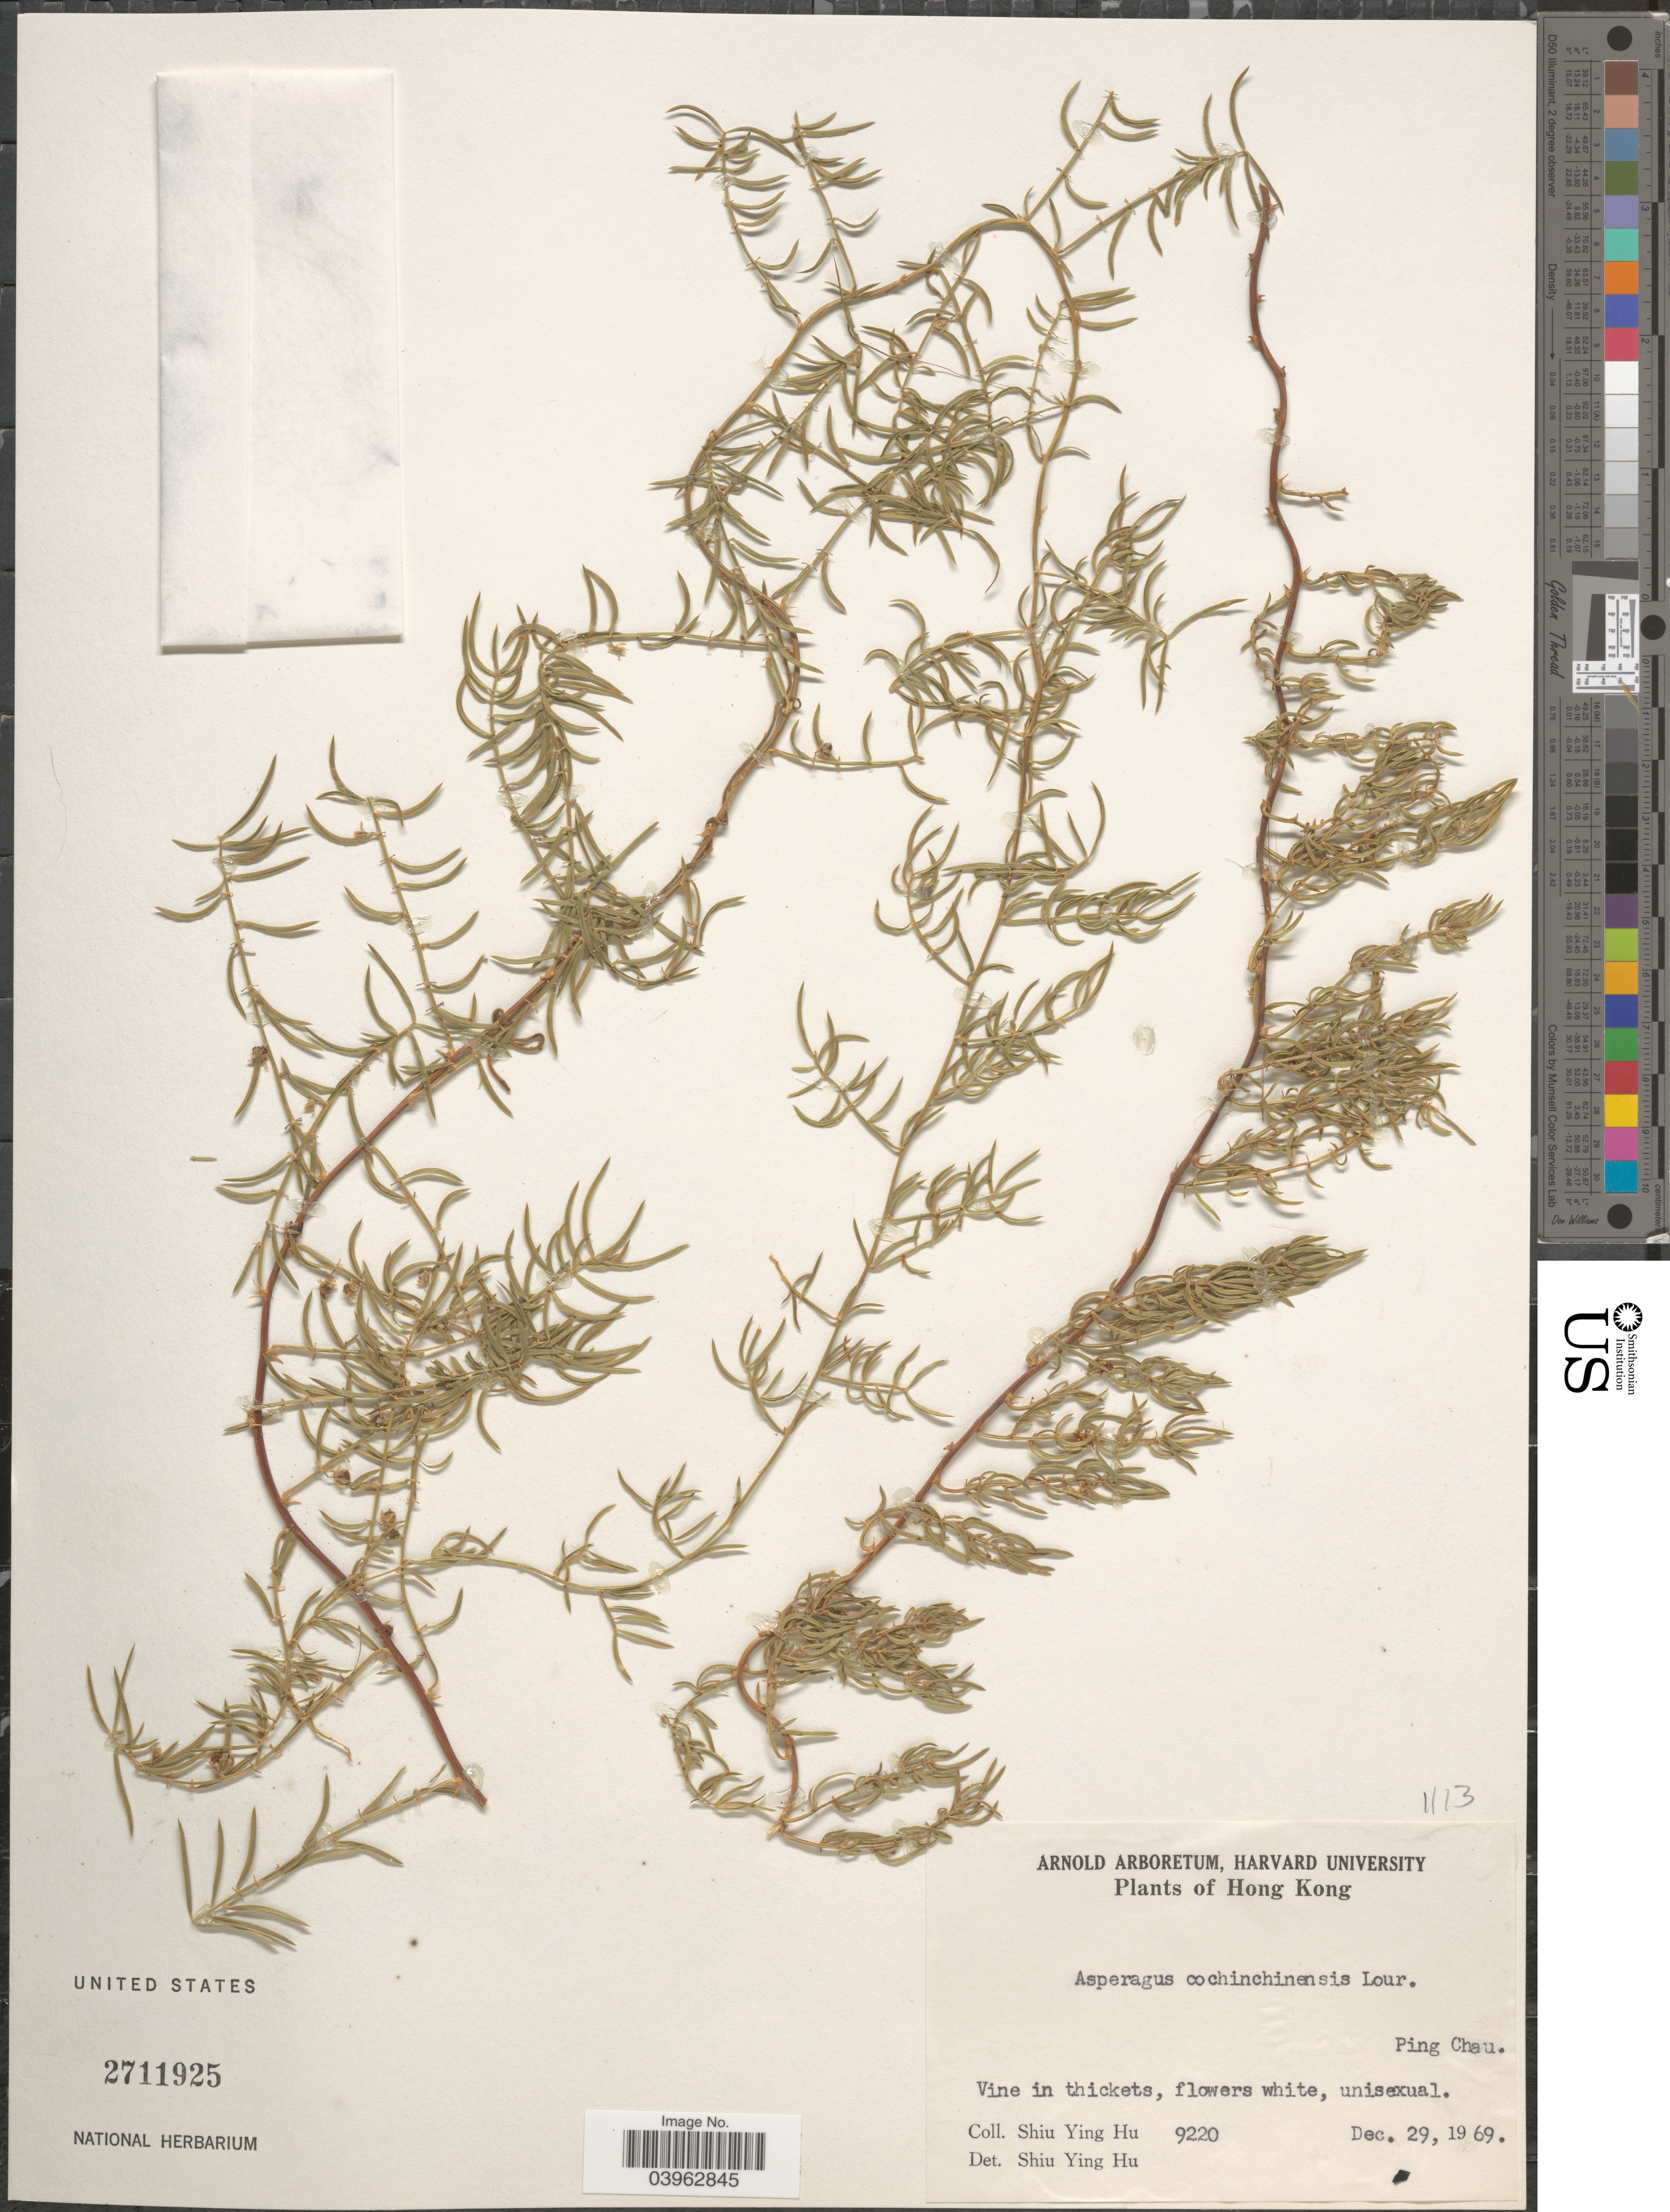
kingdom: Plantae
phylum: Tracheophyta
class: Liliopsida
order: Asparagales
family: Asparagaceae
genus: Asparagus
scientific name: Asparagus cochinchinensis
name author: (Lour.) Merr.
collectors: S. Y. Hu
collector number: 9220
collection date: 1969-12-29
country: China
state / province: Hong Kong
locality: Ping Chau.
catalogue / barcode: US 2711925